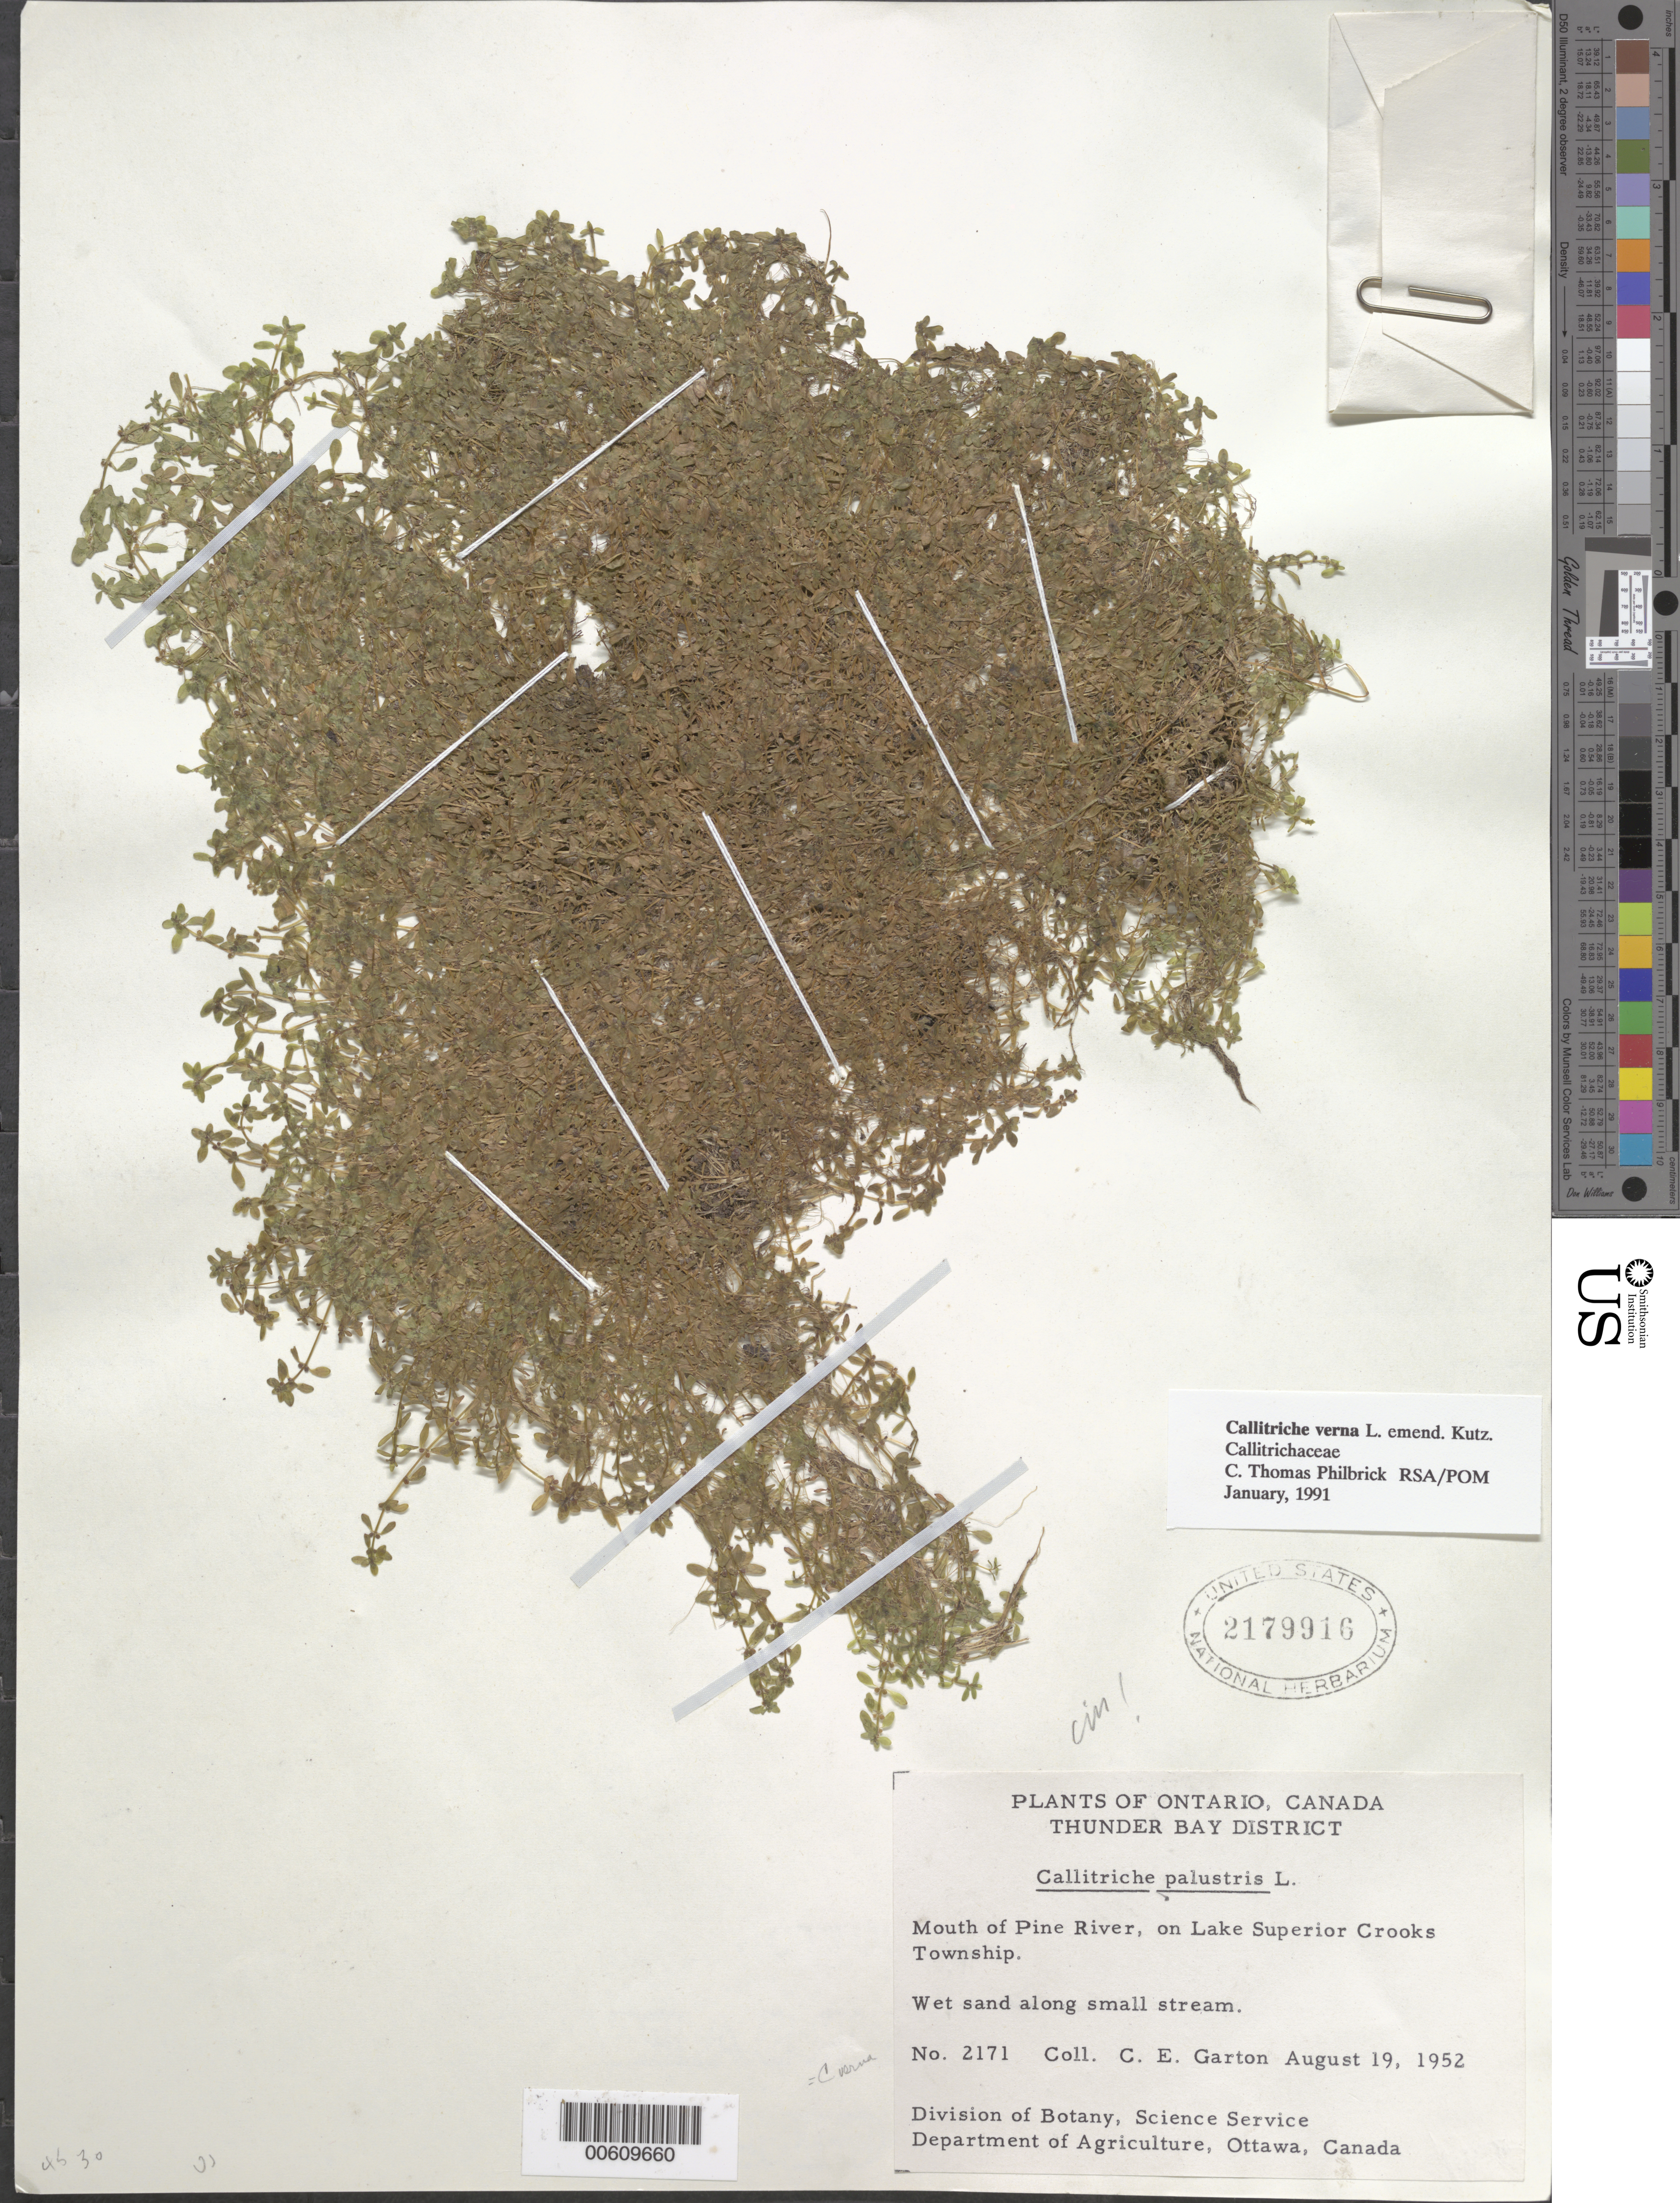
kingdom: Plantae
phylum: Tracheophyta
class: Magnoliopsida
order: Lamiales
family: Plantaginaceae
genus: Callitriche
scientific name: Callitriche verna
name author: L.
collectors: C. Garton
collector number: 2171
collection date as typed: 19 Aug 1952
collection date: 1952-08-19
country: Canada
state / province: Ontario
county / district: Thunder Bay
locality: Mouth of Pine River, on Lake Superior Crooks Township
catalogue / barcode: US 2179916